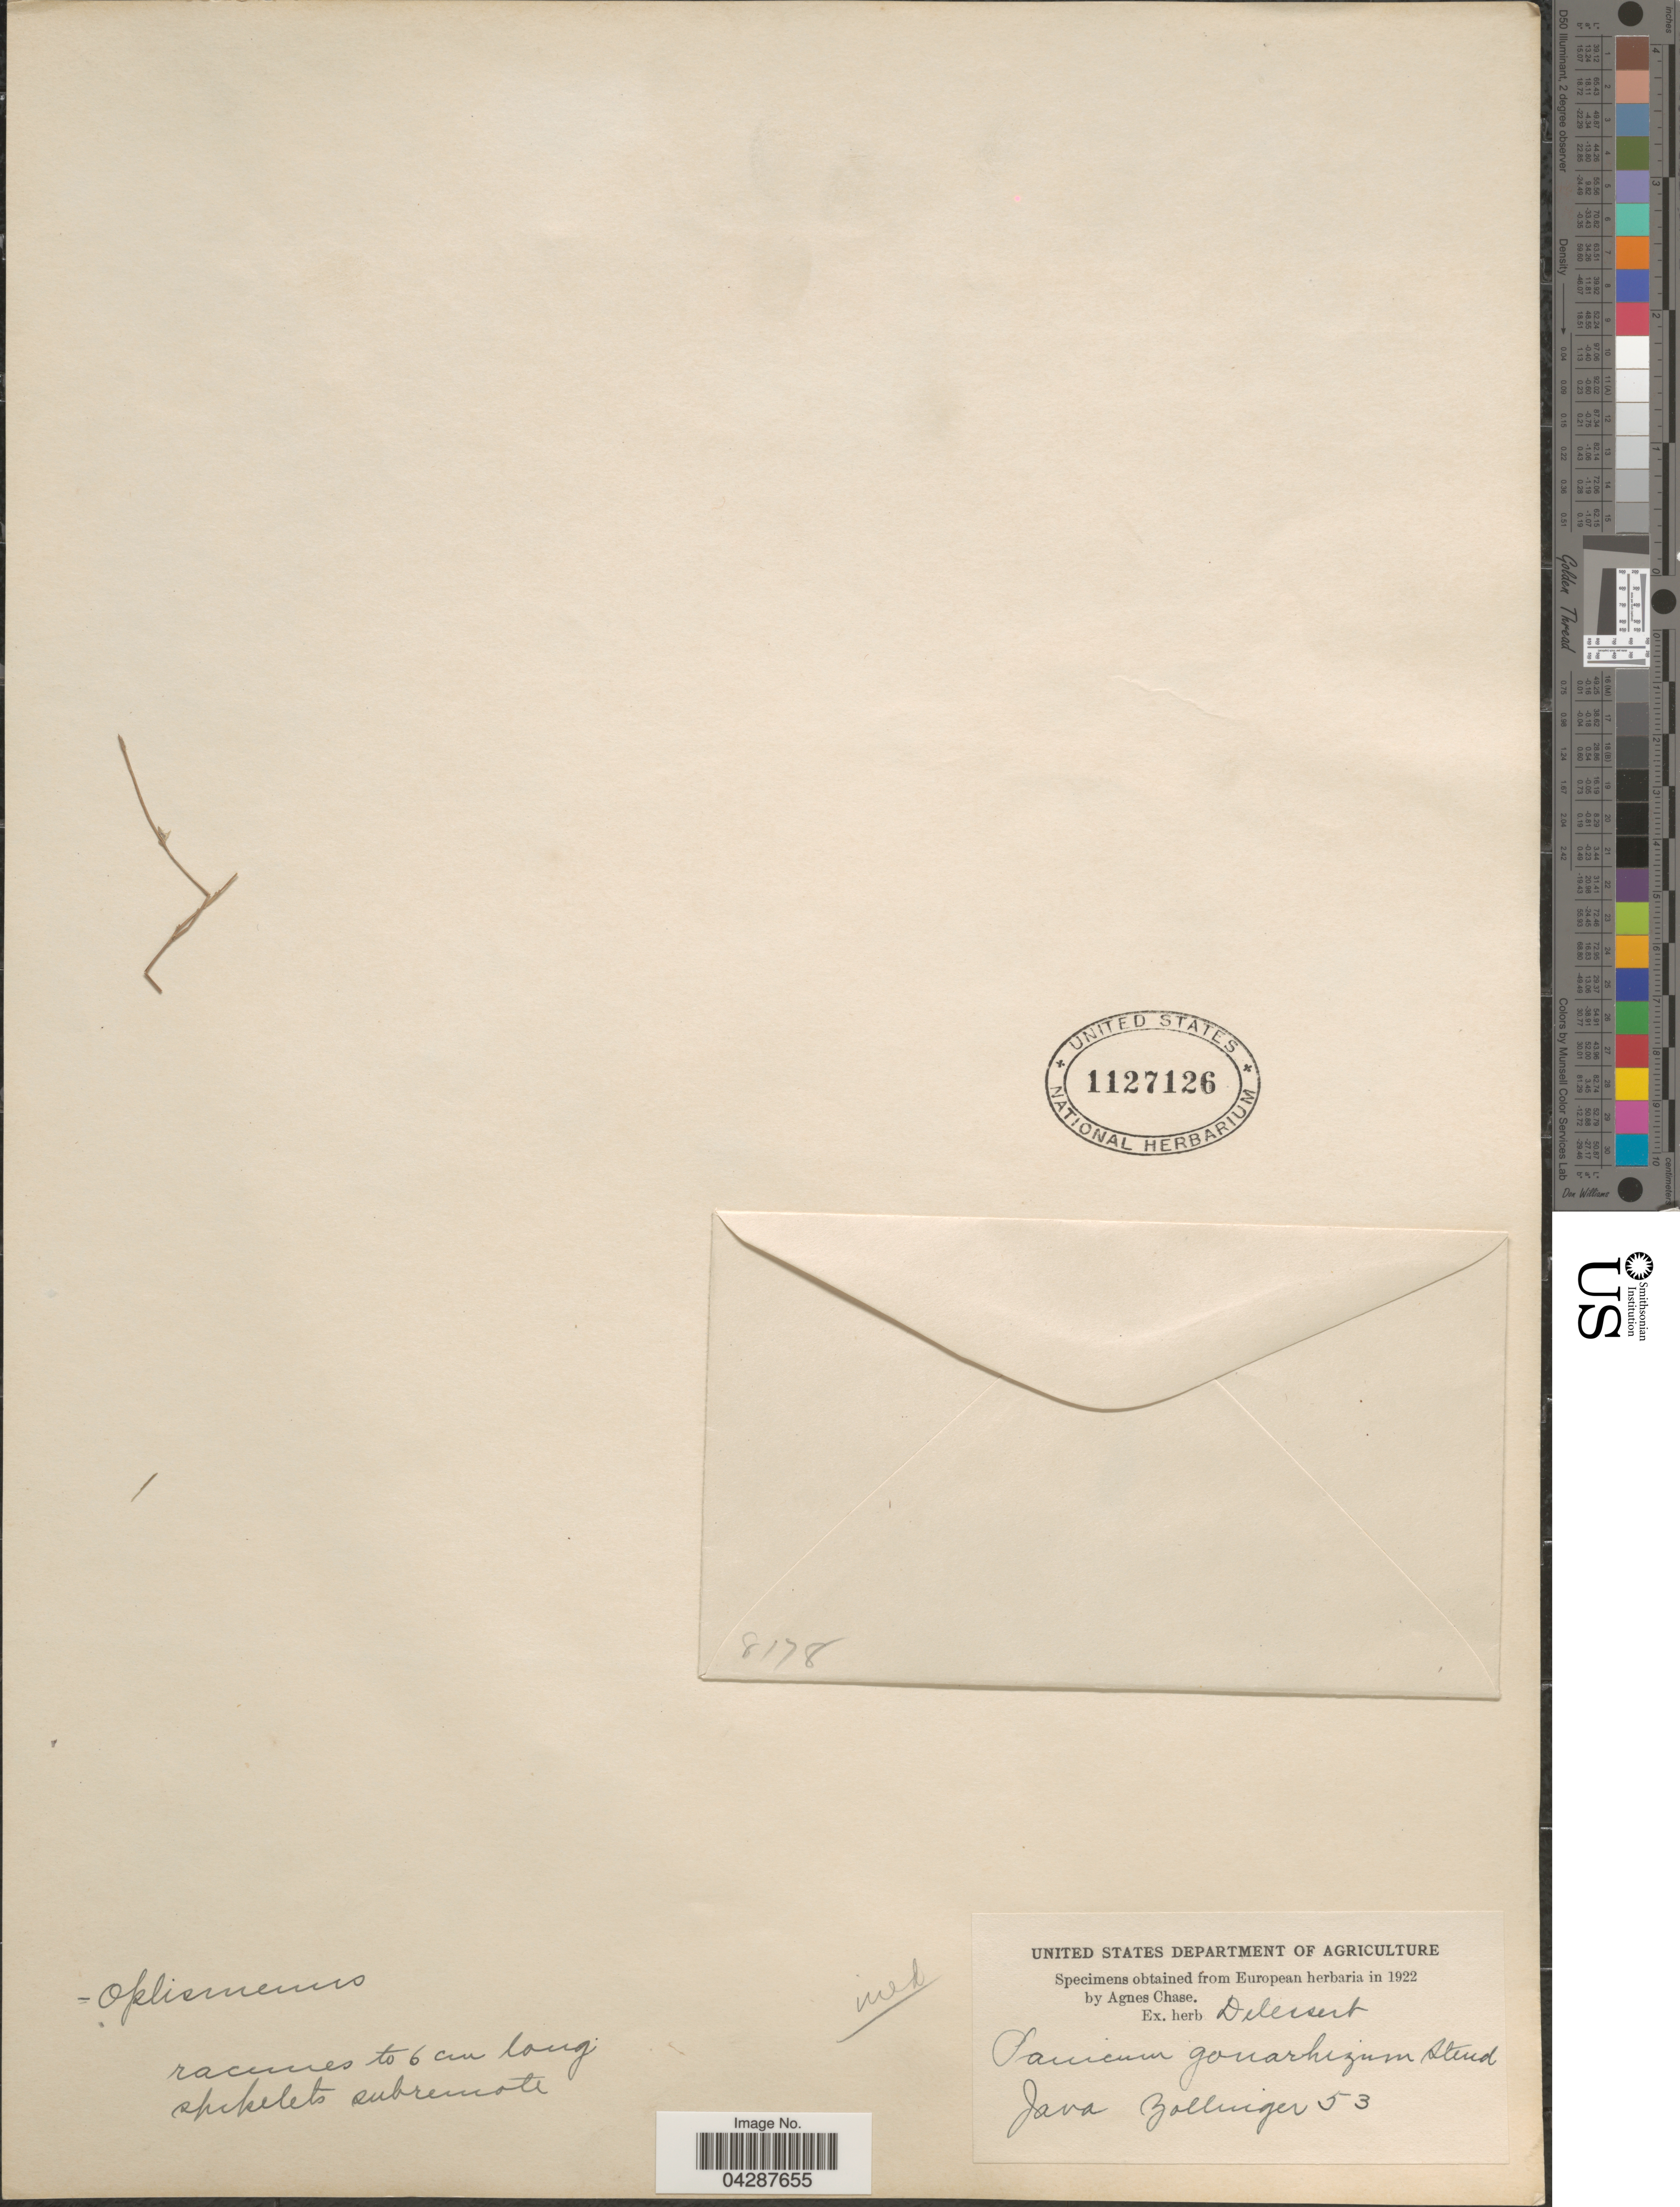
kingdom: Plantae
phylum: Tracheophyta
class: Liliopsida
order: Poales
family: Poaceae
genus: Oplismenus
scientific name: Oplismenus sp.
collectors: -- Zollinger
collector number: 53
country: Indonesia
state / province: Java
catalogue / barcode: US 1127126